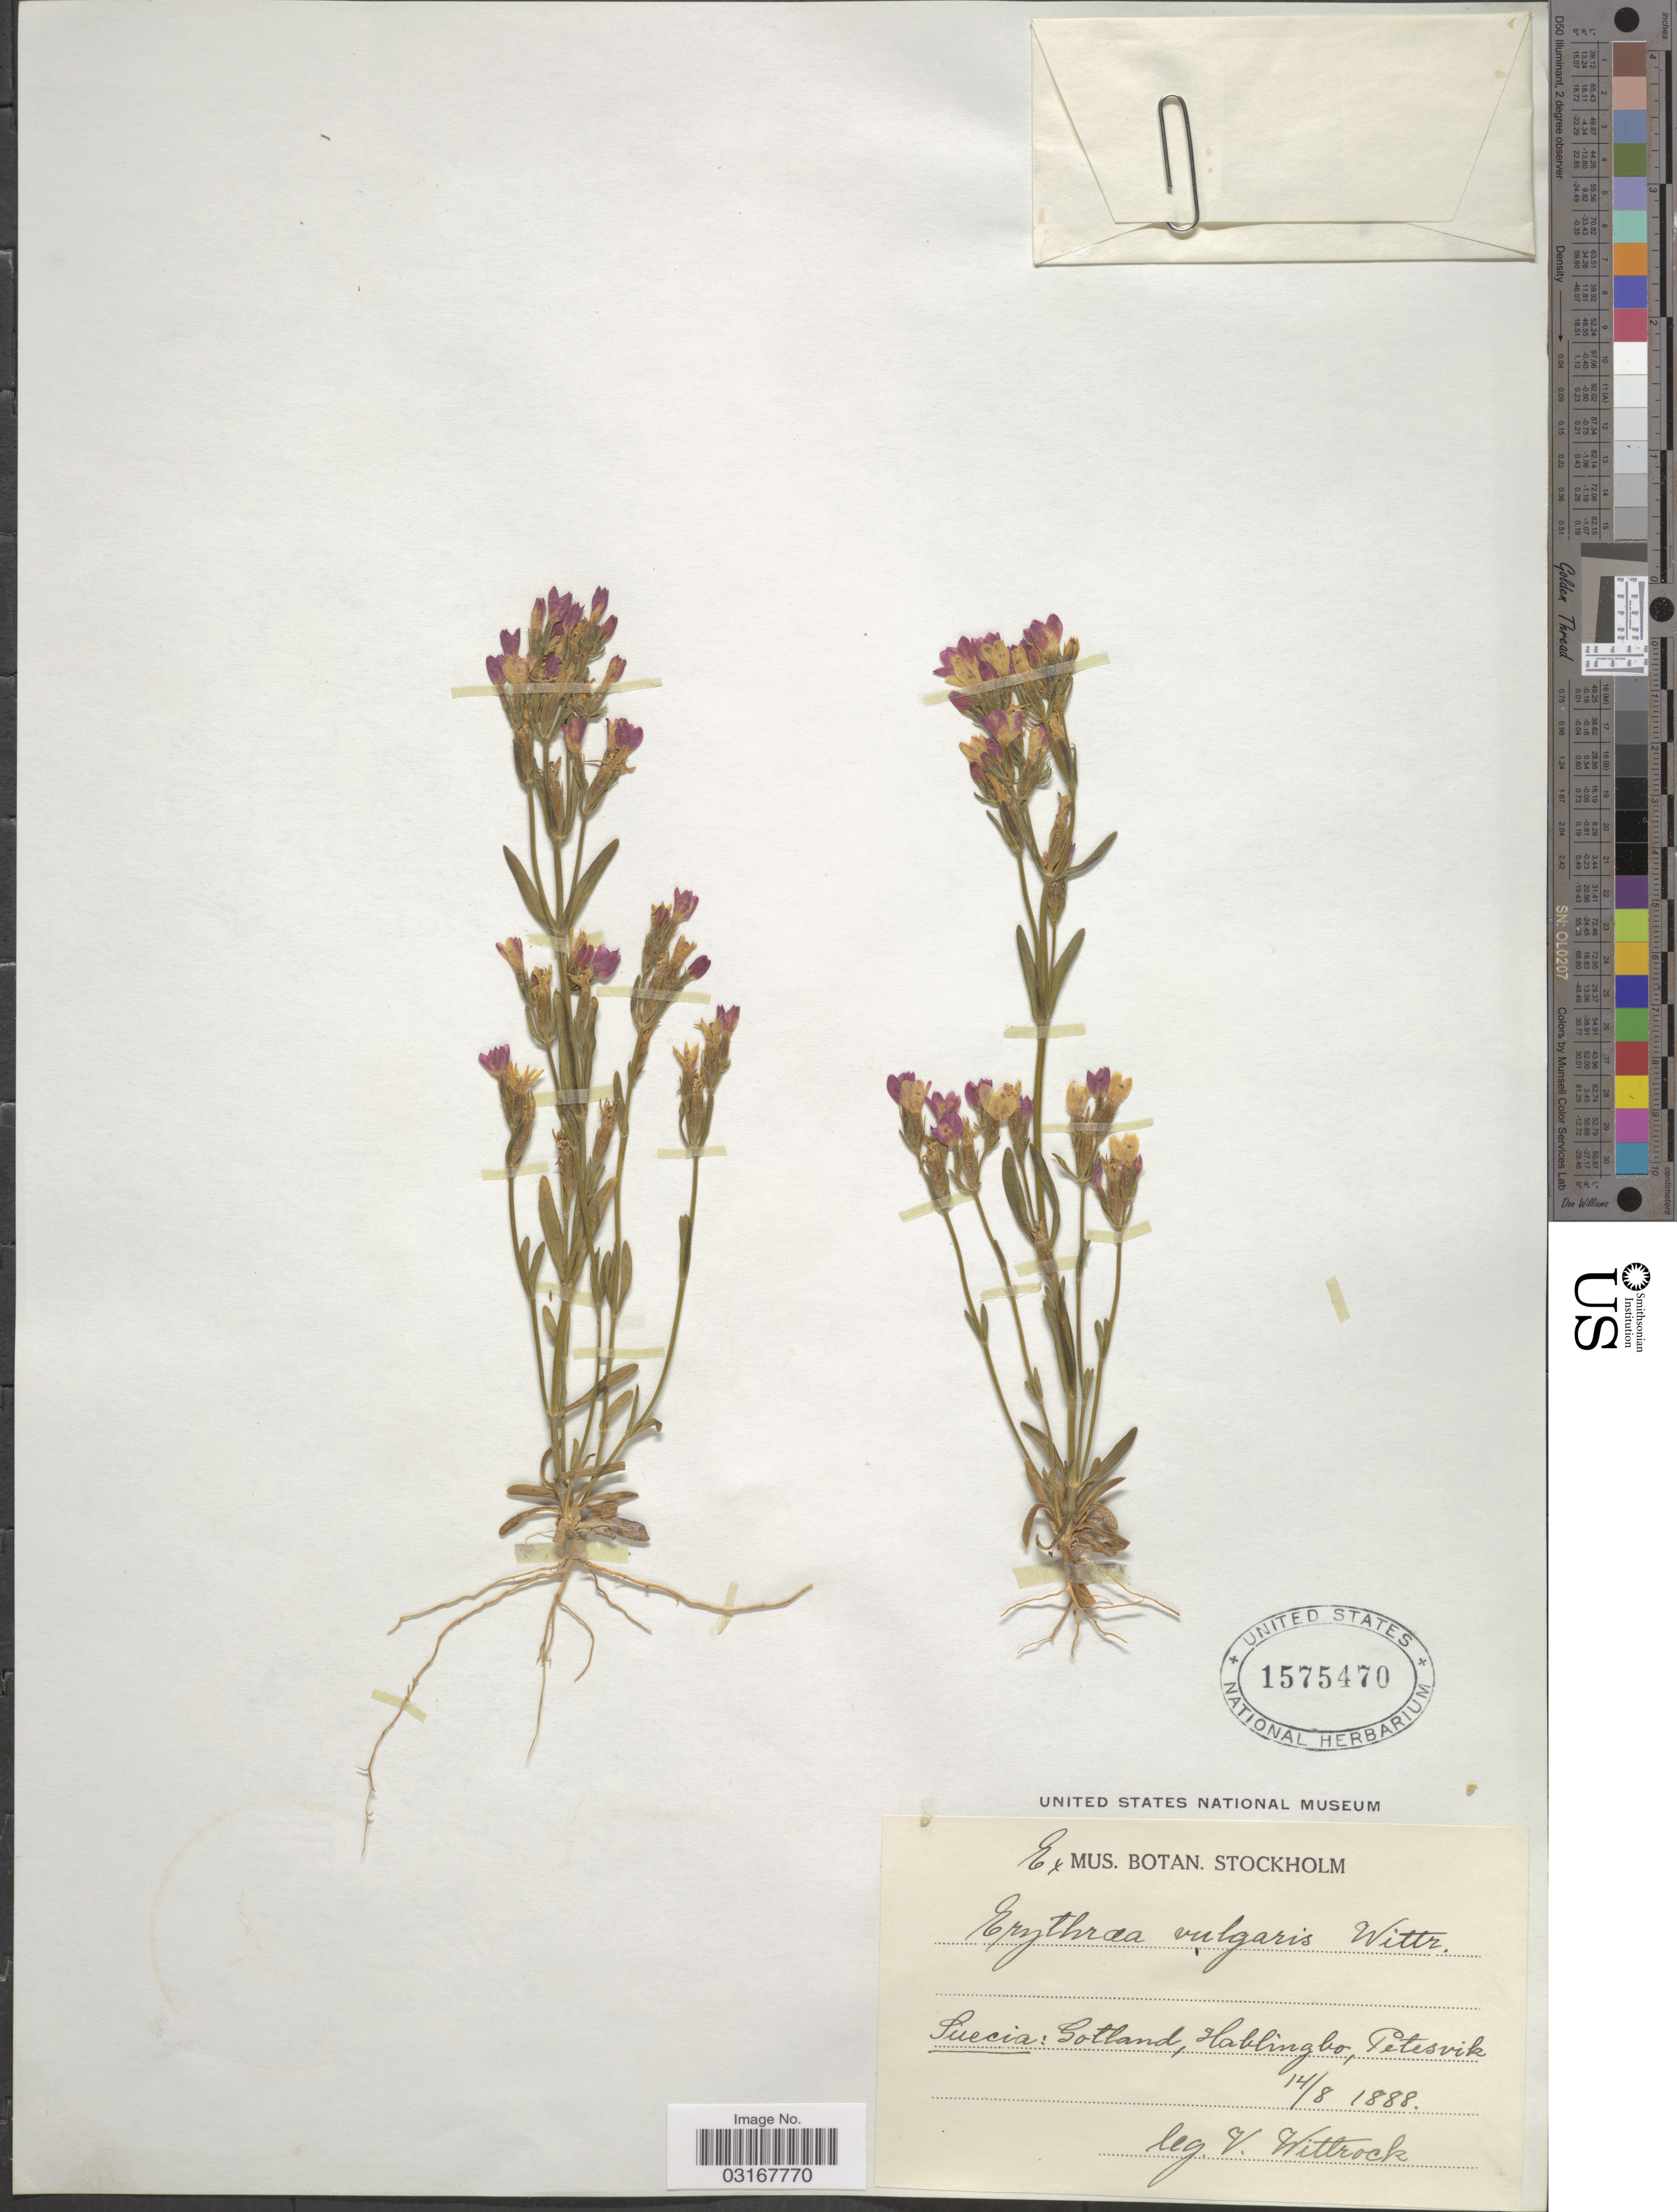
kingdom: Plantae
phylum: Tracheophyta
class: Magnoliopsida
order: Gentianales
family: Gentianaceae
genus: Centaurium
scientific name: Centaurium vulgaris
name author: Godr.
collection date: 1888-08-14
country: Sweden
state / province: Gotland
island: Gotland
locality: Suecia: Gotland, Hablingbo, Petesvik.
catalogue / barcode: US 1575470